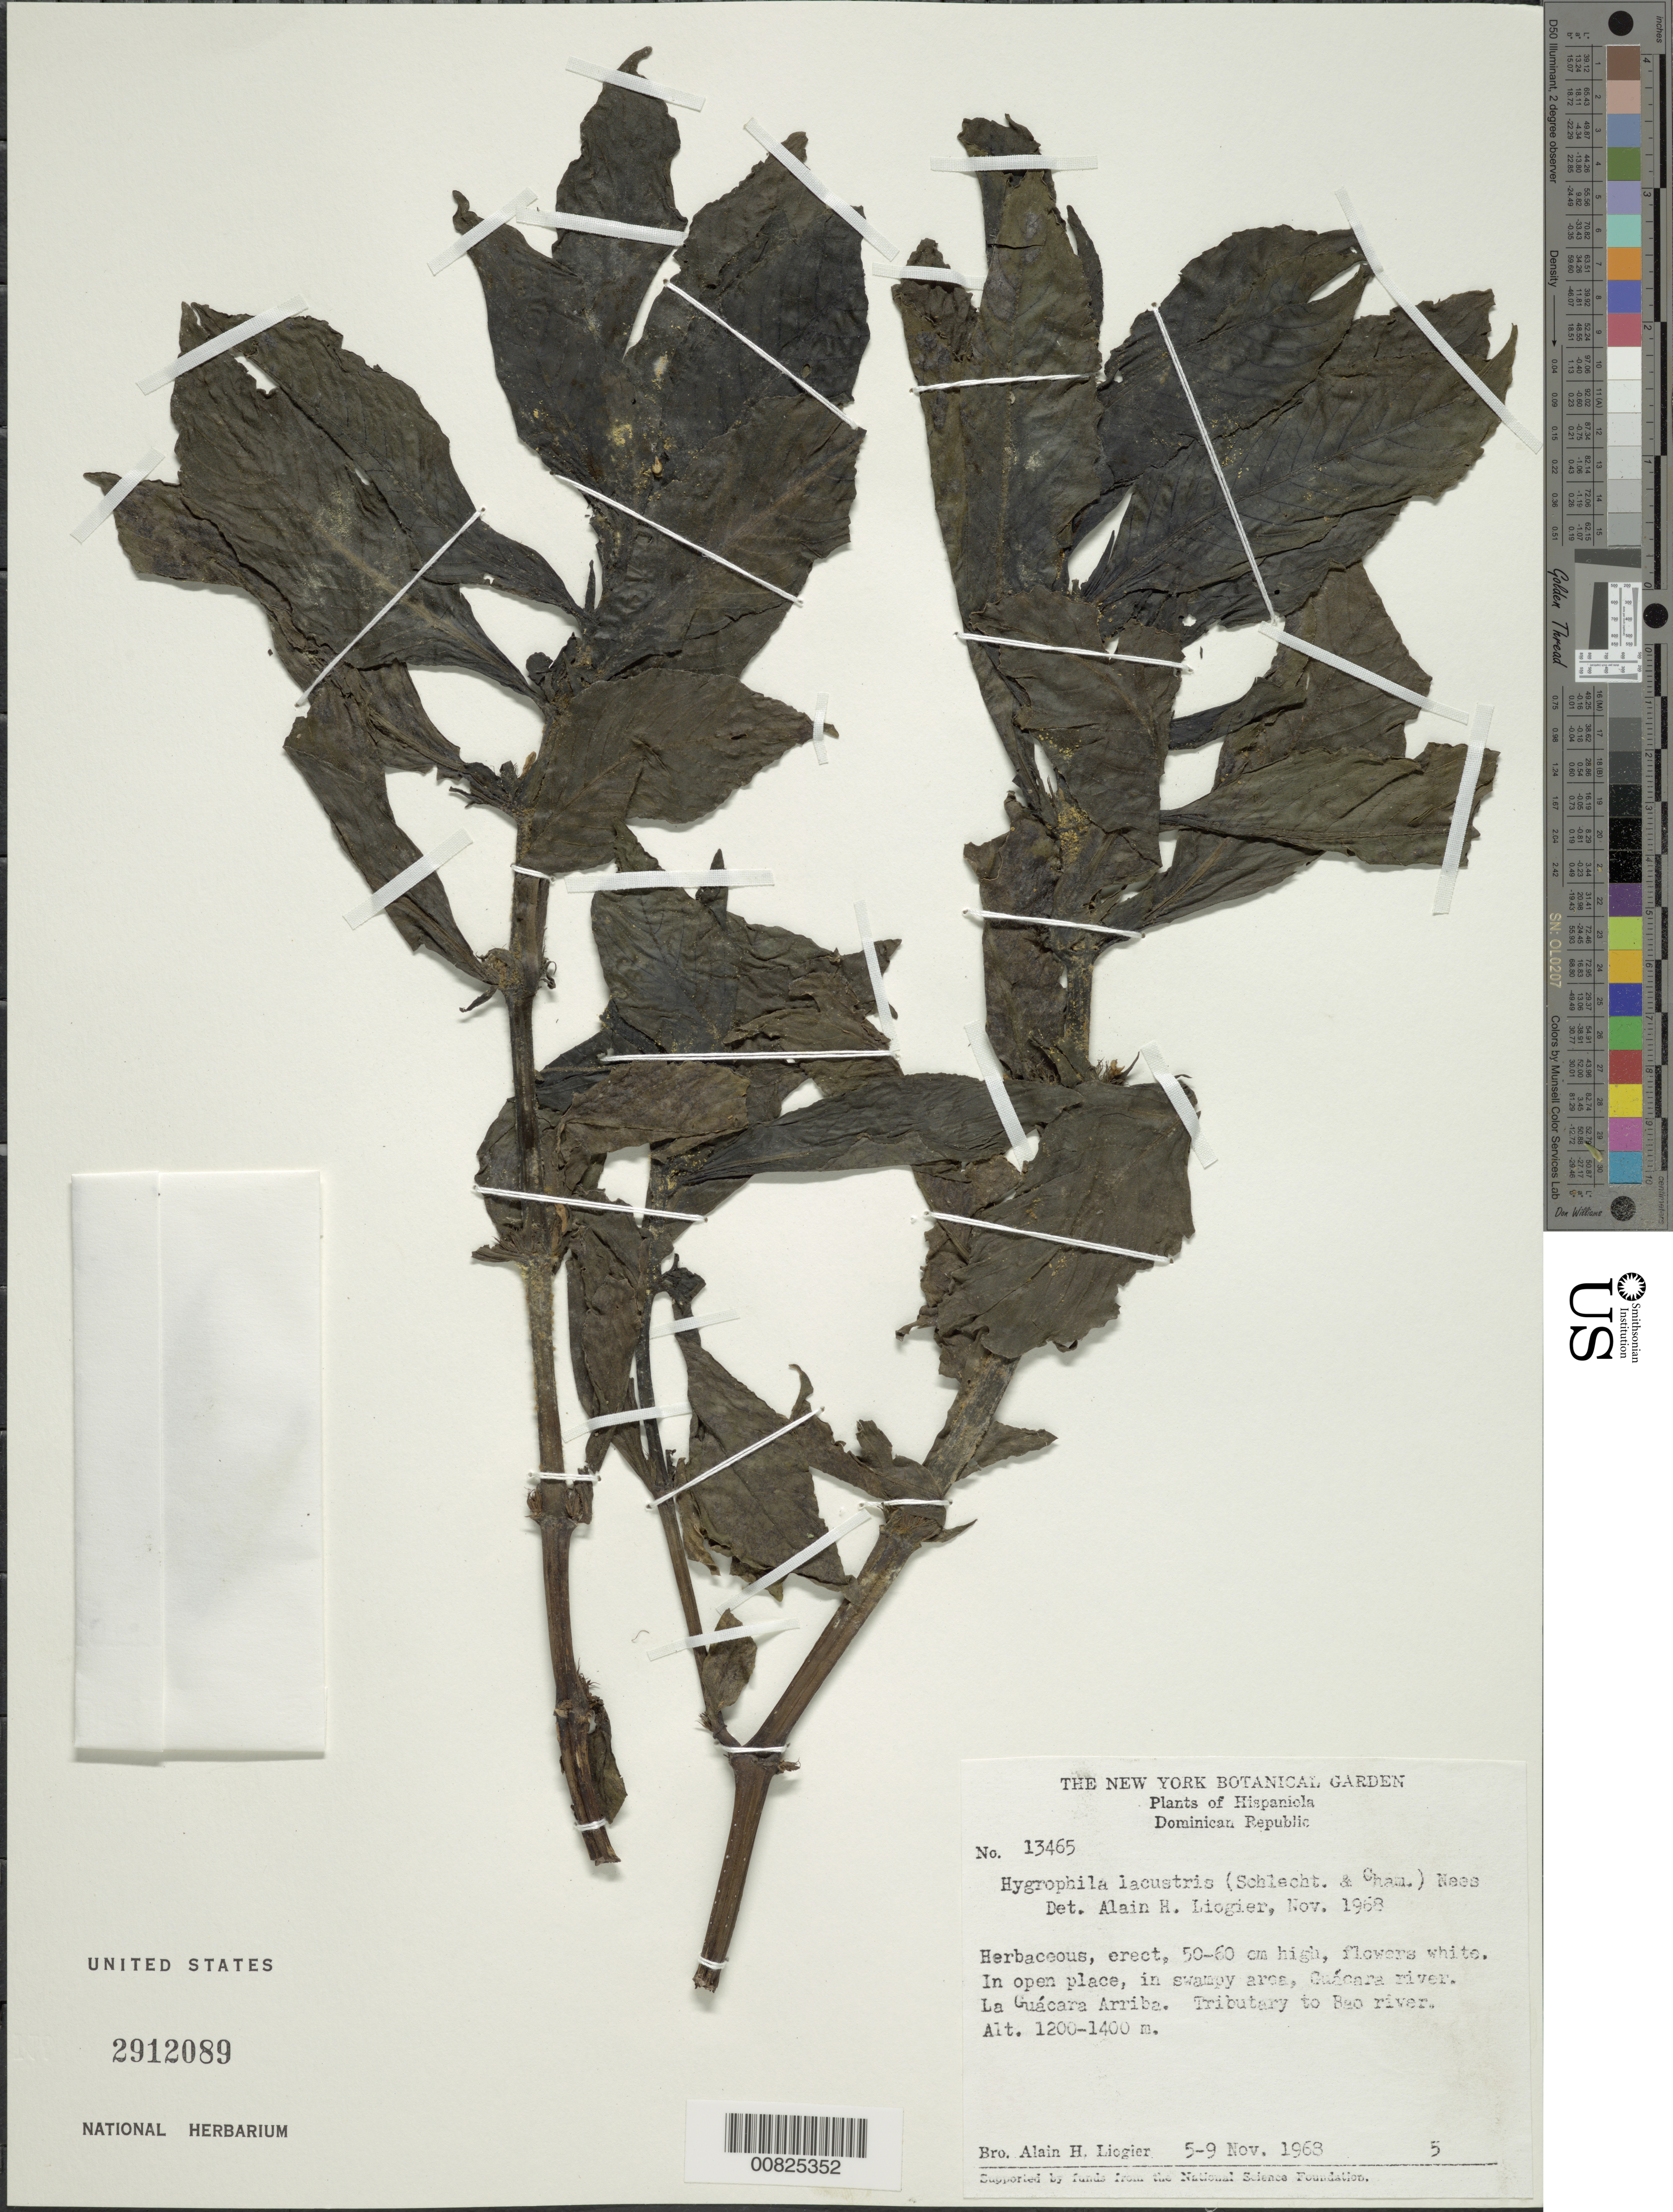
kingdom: Plantae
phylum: Tracheophyta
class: Magnoliopsida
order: Lamiales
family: Acanthaceae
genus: Hygrophila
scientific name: Hygrophila costata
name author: Nees & T. Nees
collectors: A. H. Liogier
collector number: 13465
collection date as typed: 05 Nov 1968 to 09 Nov 1968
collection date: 1968-11-05/1968-11-09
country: Dominican Republic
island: Hispaniola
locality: Guácara River, La Guácara Arriba. Tributary to Bao River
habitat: In open place in swampy area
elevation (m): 1200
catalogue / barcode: US 2912089